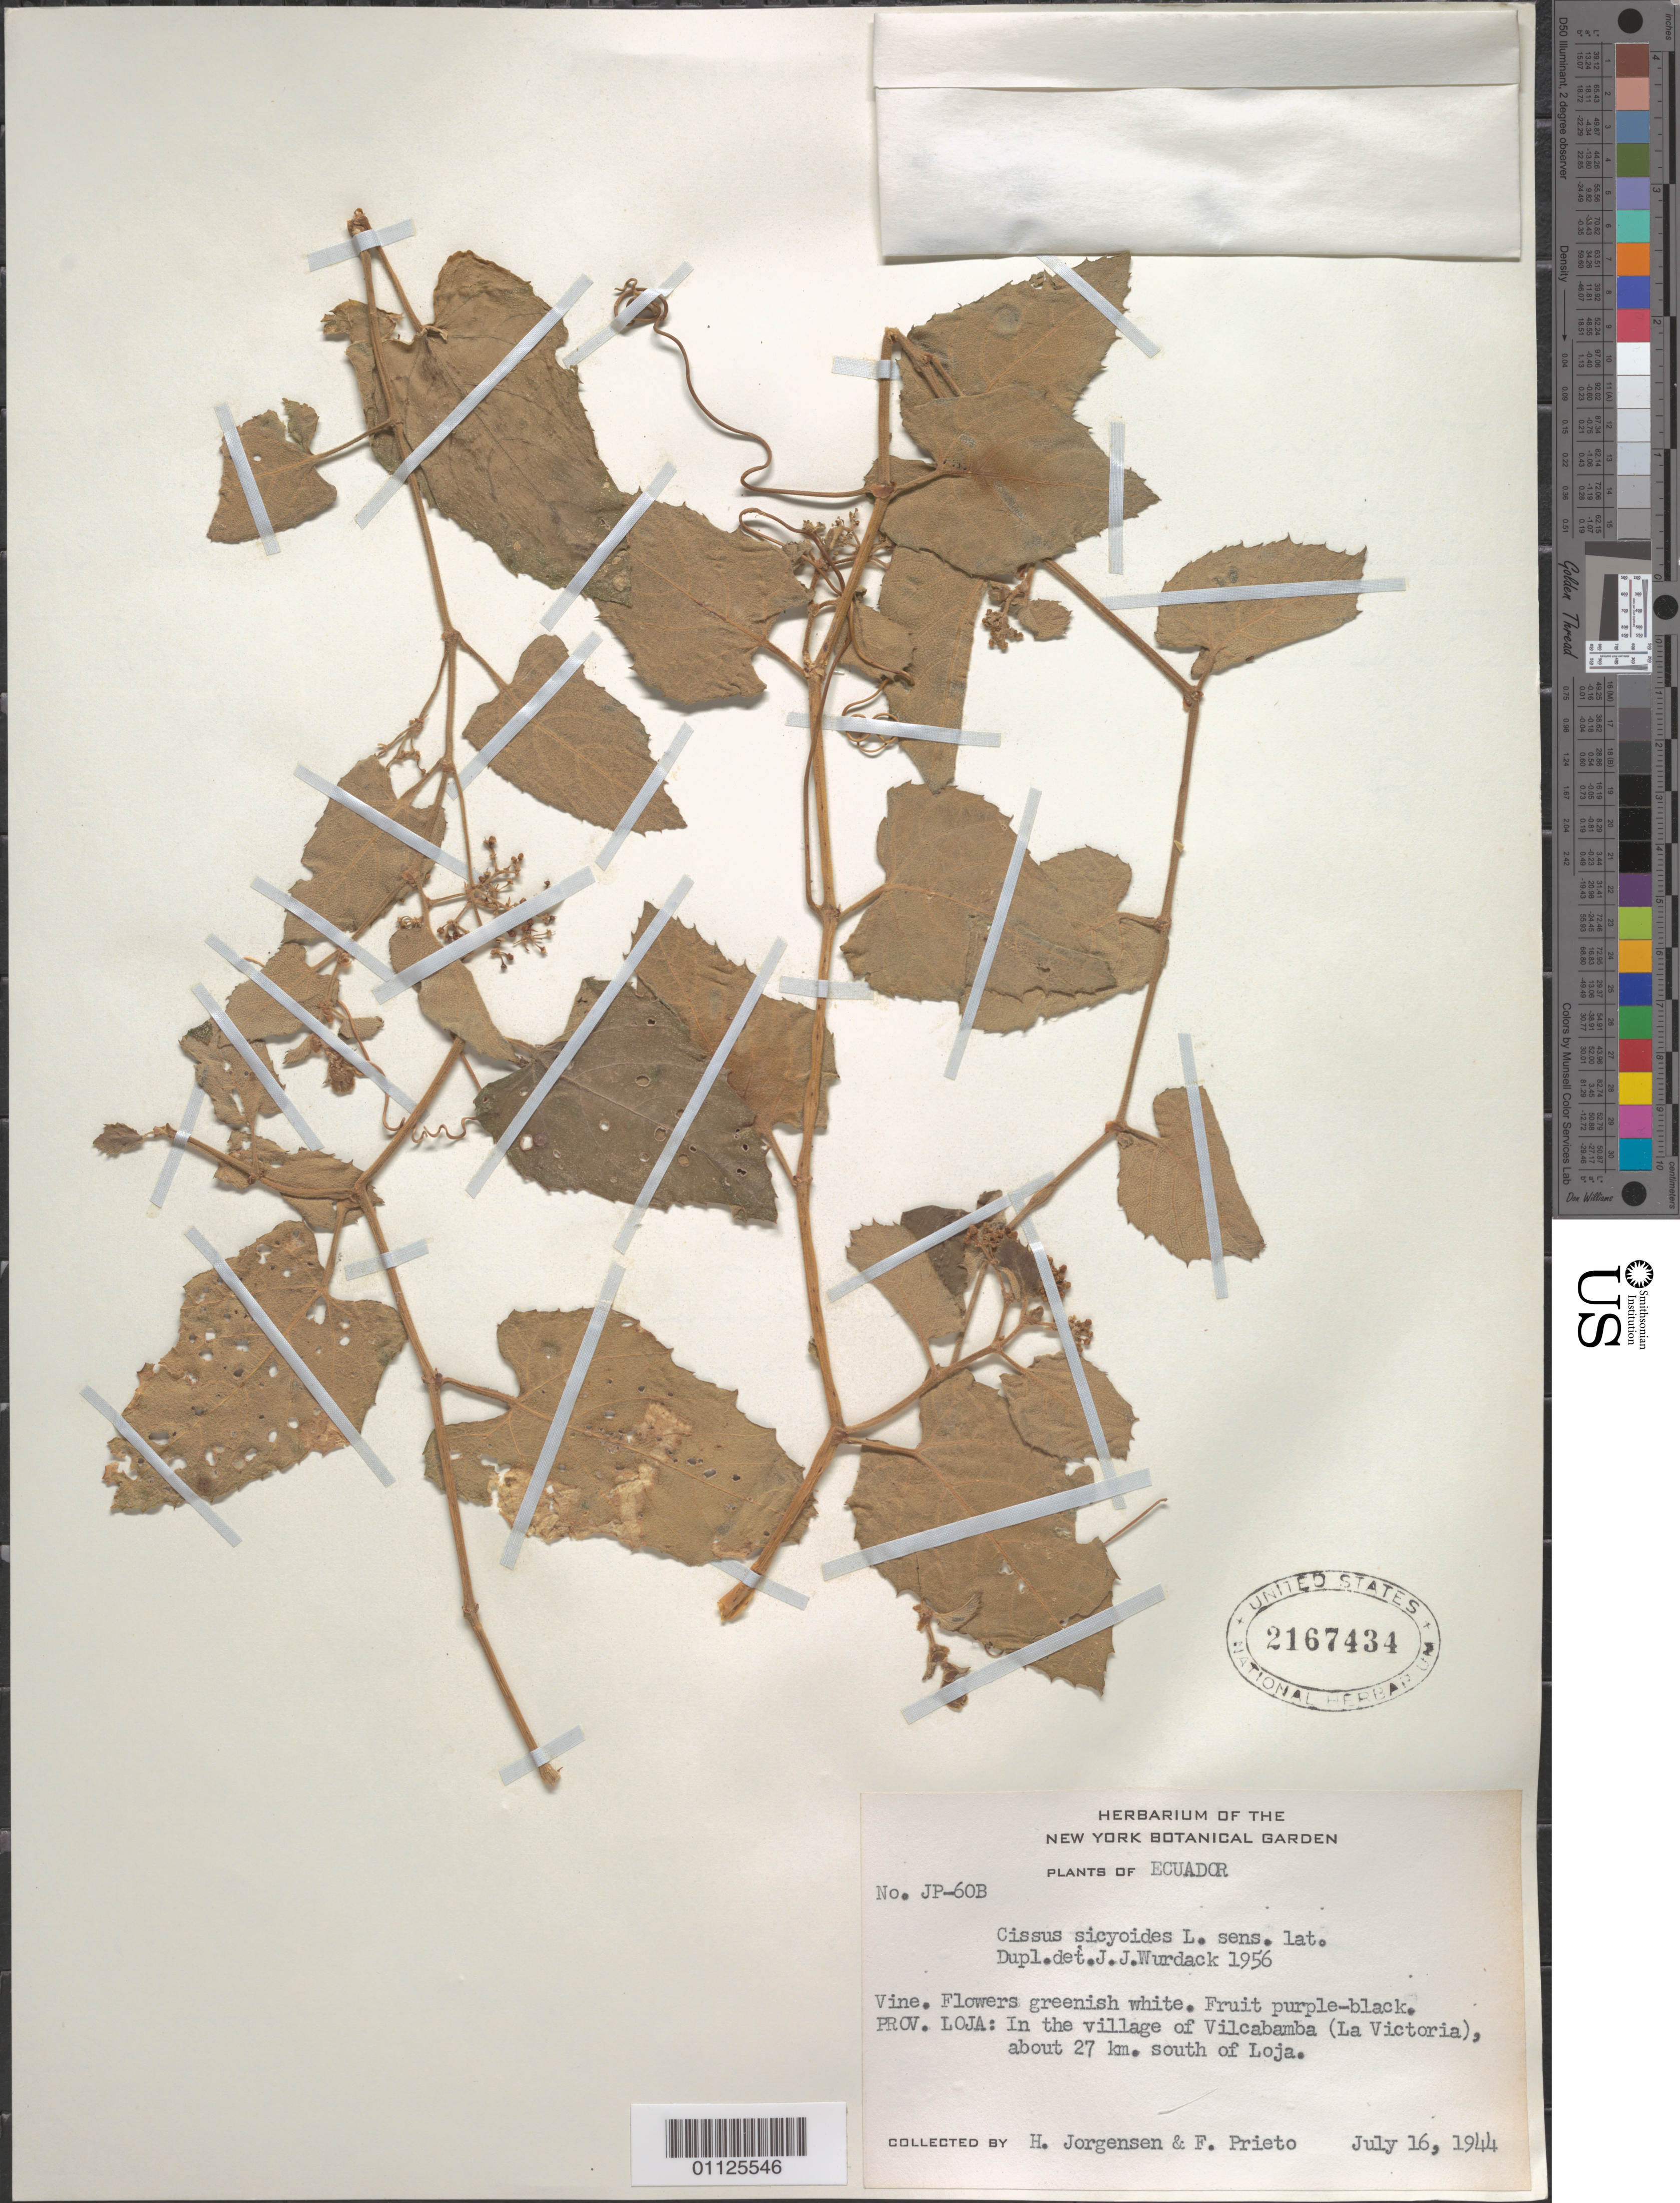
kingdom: Plantae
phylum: Tracheophyta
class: Magnoliopsida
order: Vitales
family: Vitaceae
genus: Cissus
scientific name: Cissus verticillata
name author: (L.) Nicolson & C.E. Jarvis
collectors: H. Jørgensen & F. Prieto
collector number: JP - 60B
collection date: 1944-07-16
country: Ecuador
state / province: Loja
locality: In the village of Vilcabamba (La Victoria), about 27 km S of Loja.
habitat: Vine.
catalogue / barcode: US 2167434